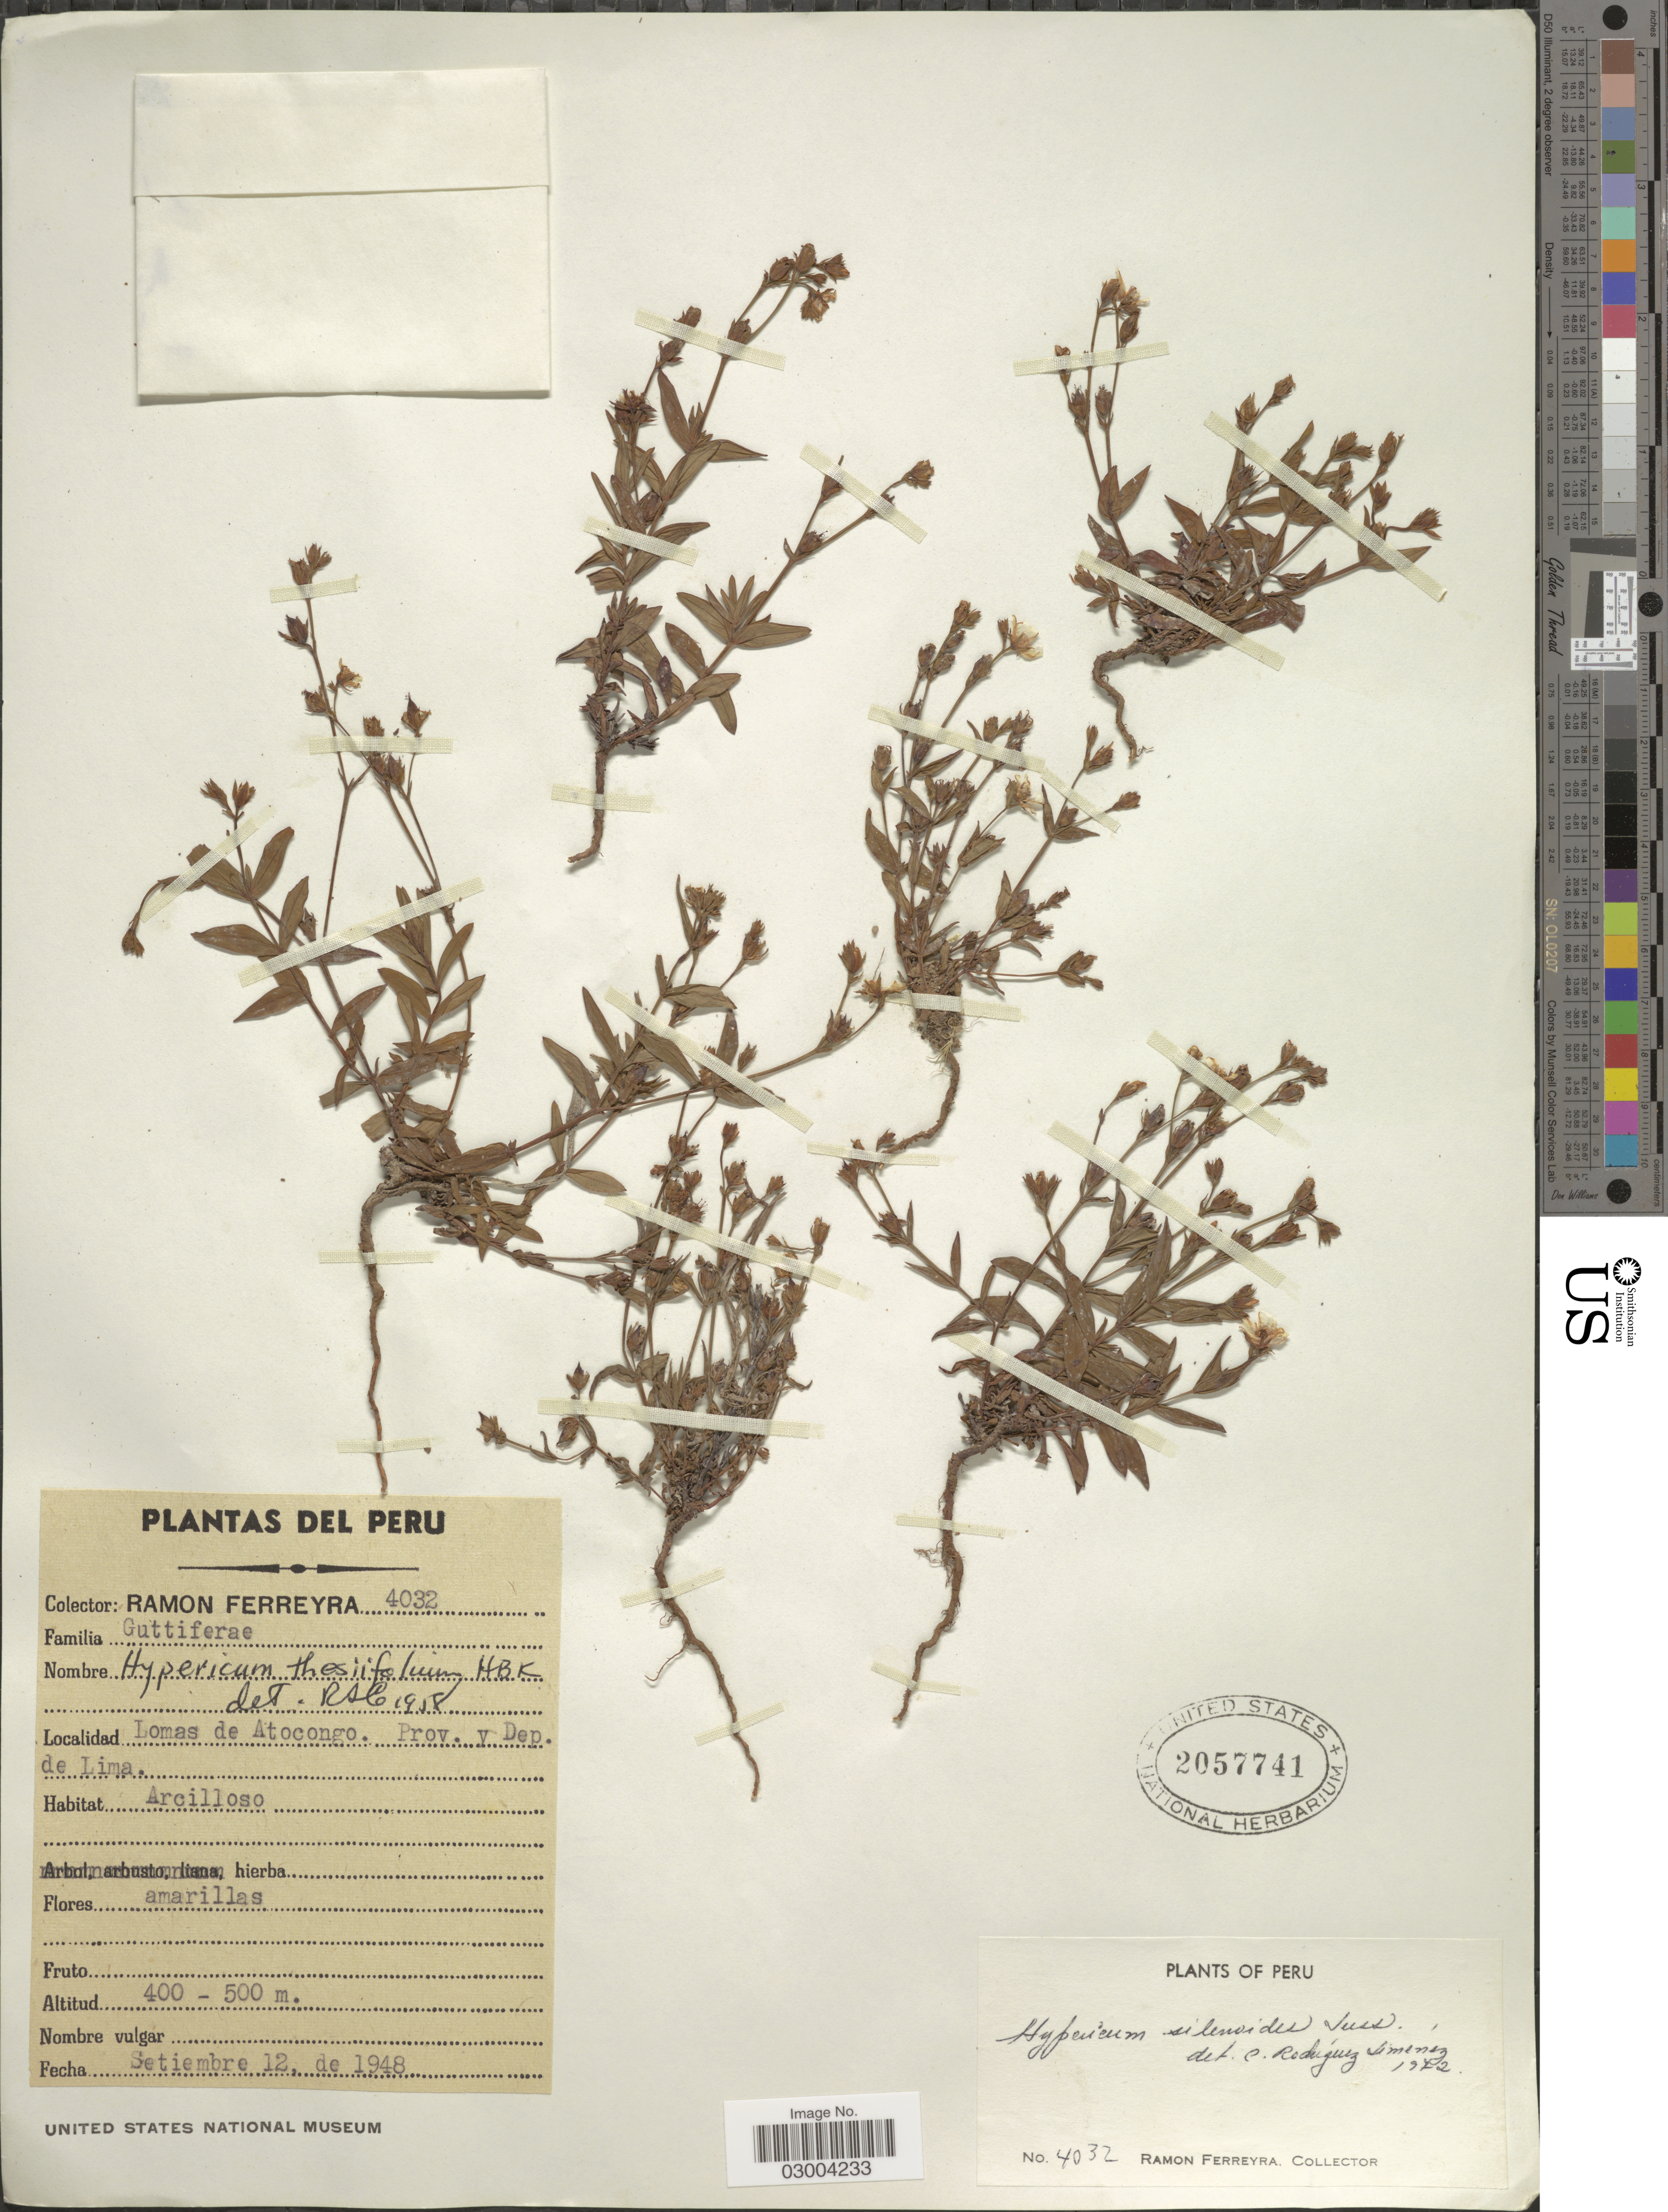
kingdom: Plantae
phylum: Tracheophyta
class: Magnoliopsida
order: Malpighiales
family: Hypericaceae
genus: Hypericum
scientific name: Hypericum silenoides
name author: Juss.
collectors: R. A. Ferreyra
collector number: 4032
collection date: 1948-09-12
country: Peru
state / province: Lima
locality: Lomas de Atocongo. Prov. y Dep. de Lima.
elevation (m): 400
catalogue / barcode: US 2057741